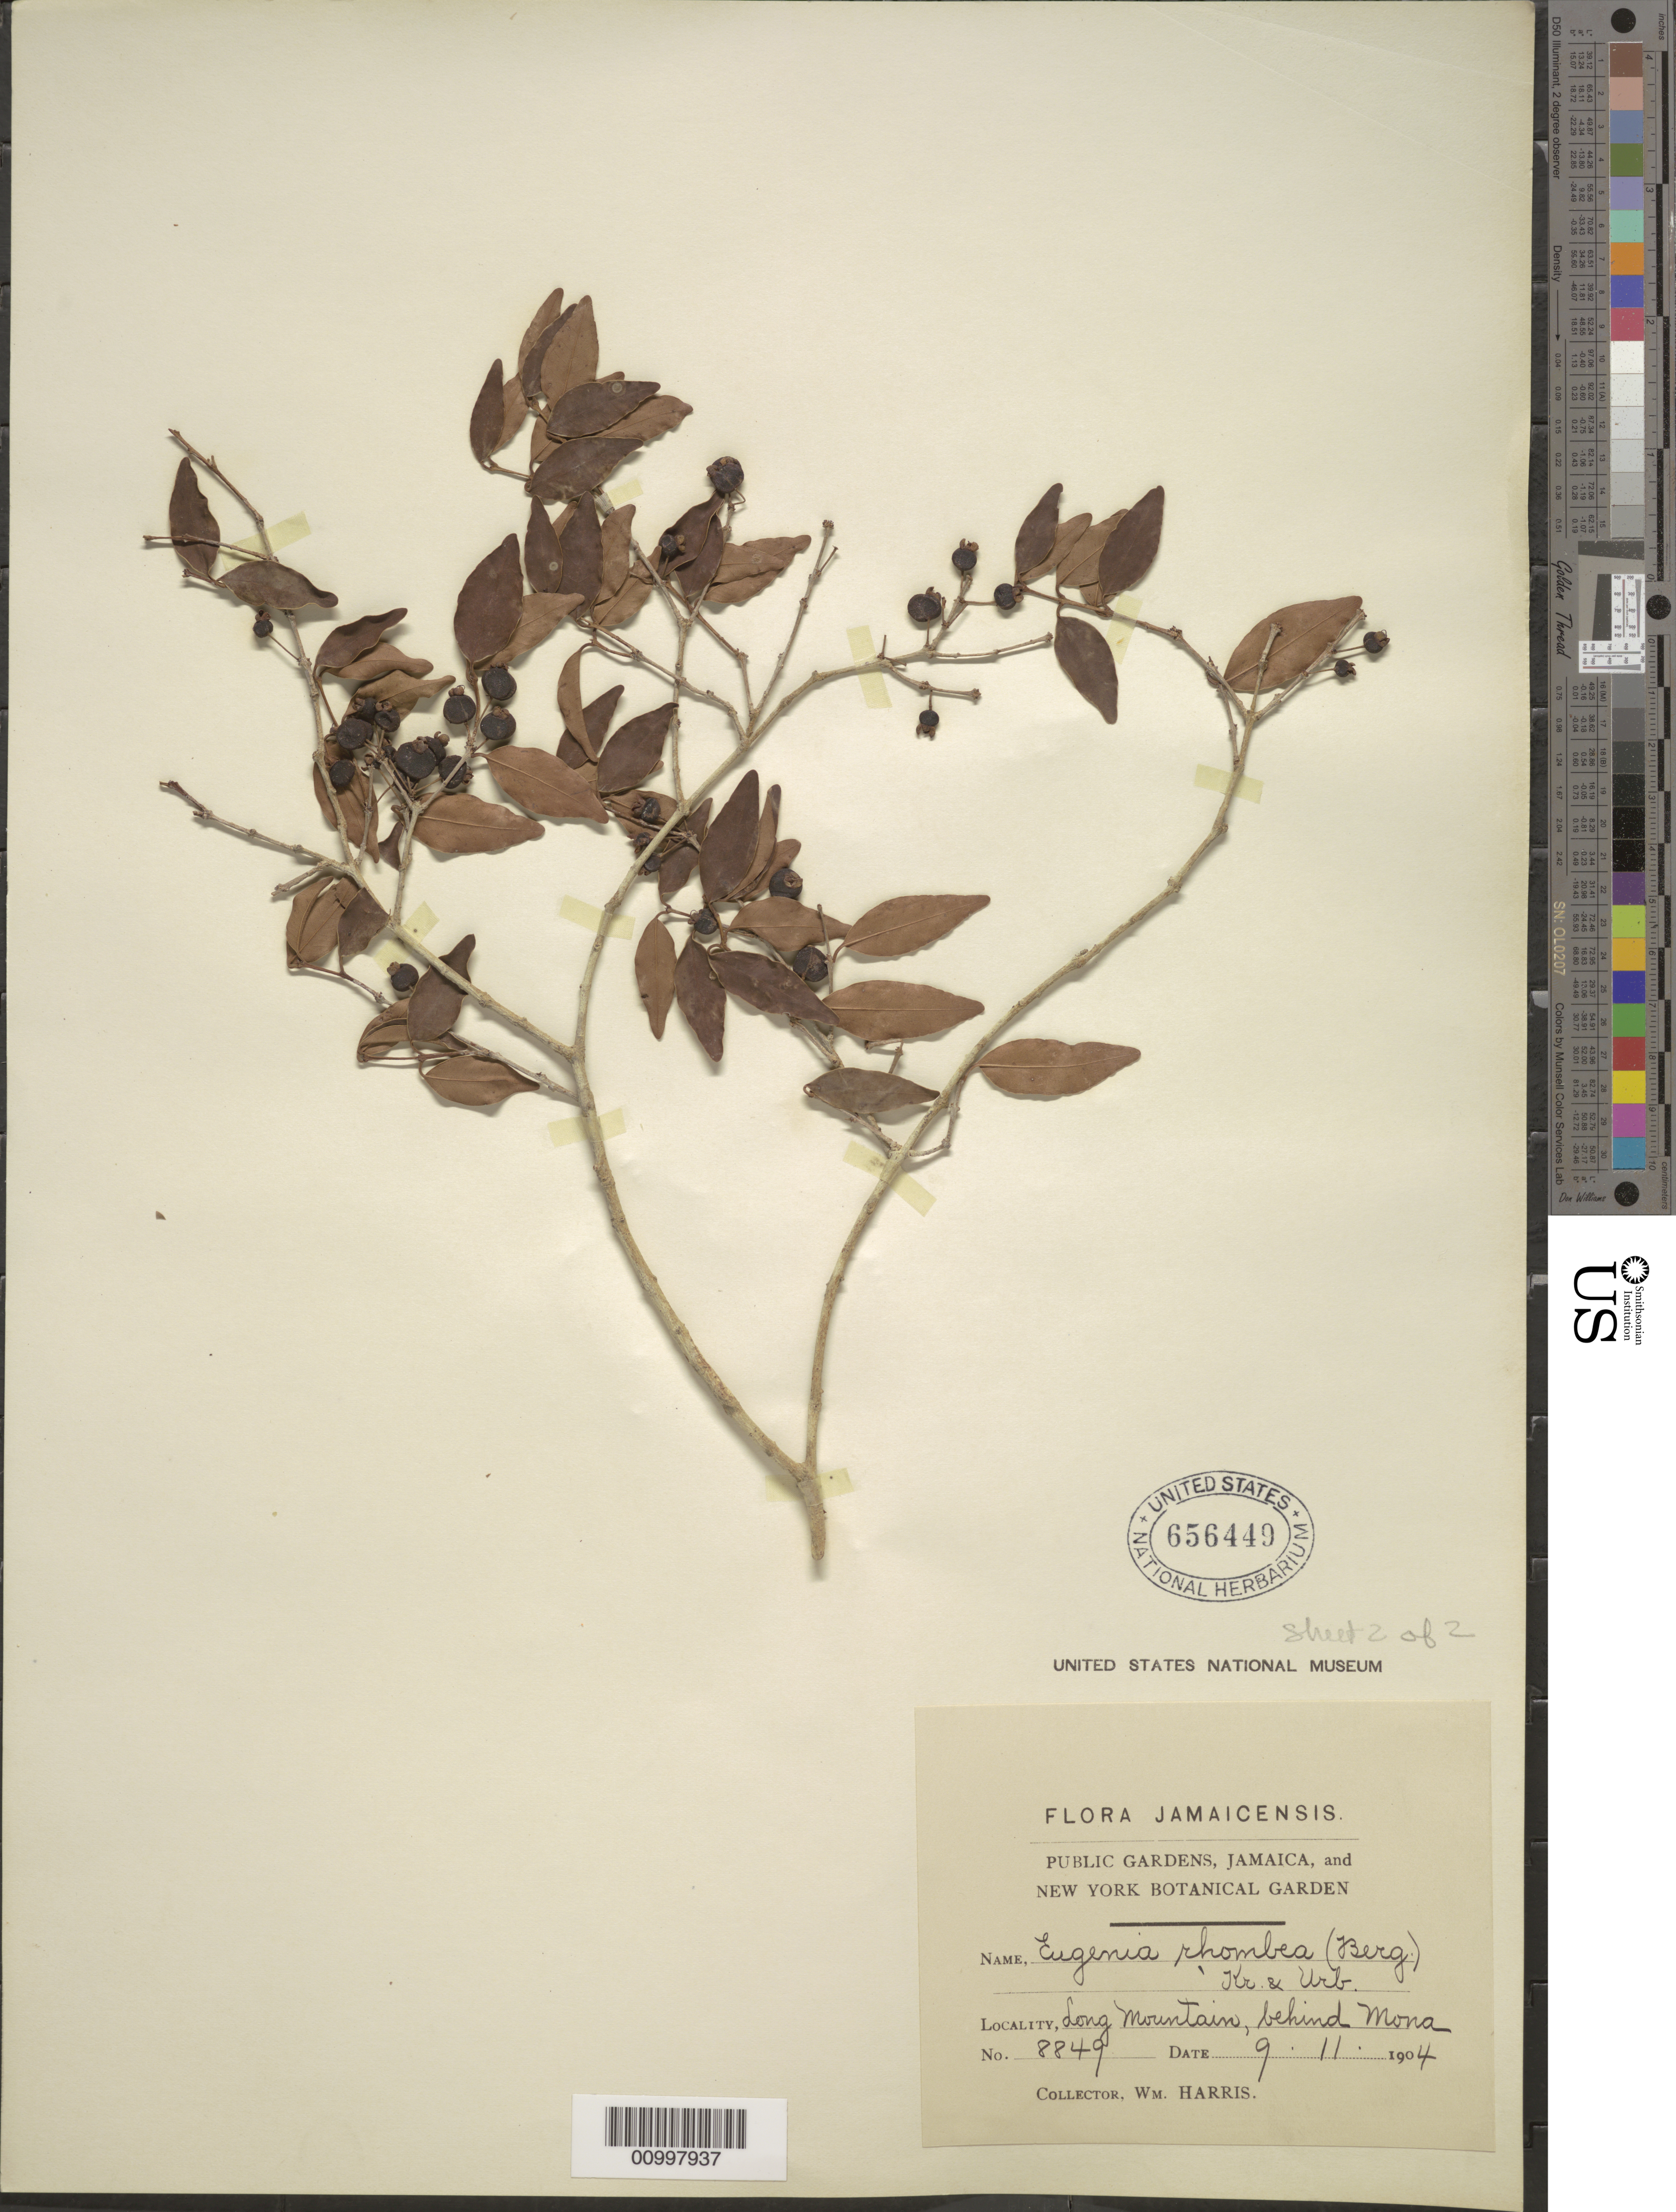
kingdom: Plantae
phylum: Tracheophyta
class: Magnoliopsida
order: Myrtales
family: Myrtaceae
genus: Eugenia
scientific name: Eugenia rhombea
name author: (O. Berg) Krug & Urb.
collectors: W. Harris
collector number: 8849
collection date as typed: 09 Nov 1904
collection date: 1904-11-09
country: Jamaica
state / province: Saint Andrew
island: Jamaica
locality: Long mountain, behind Moa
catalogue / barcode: US 656449